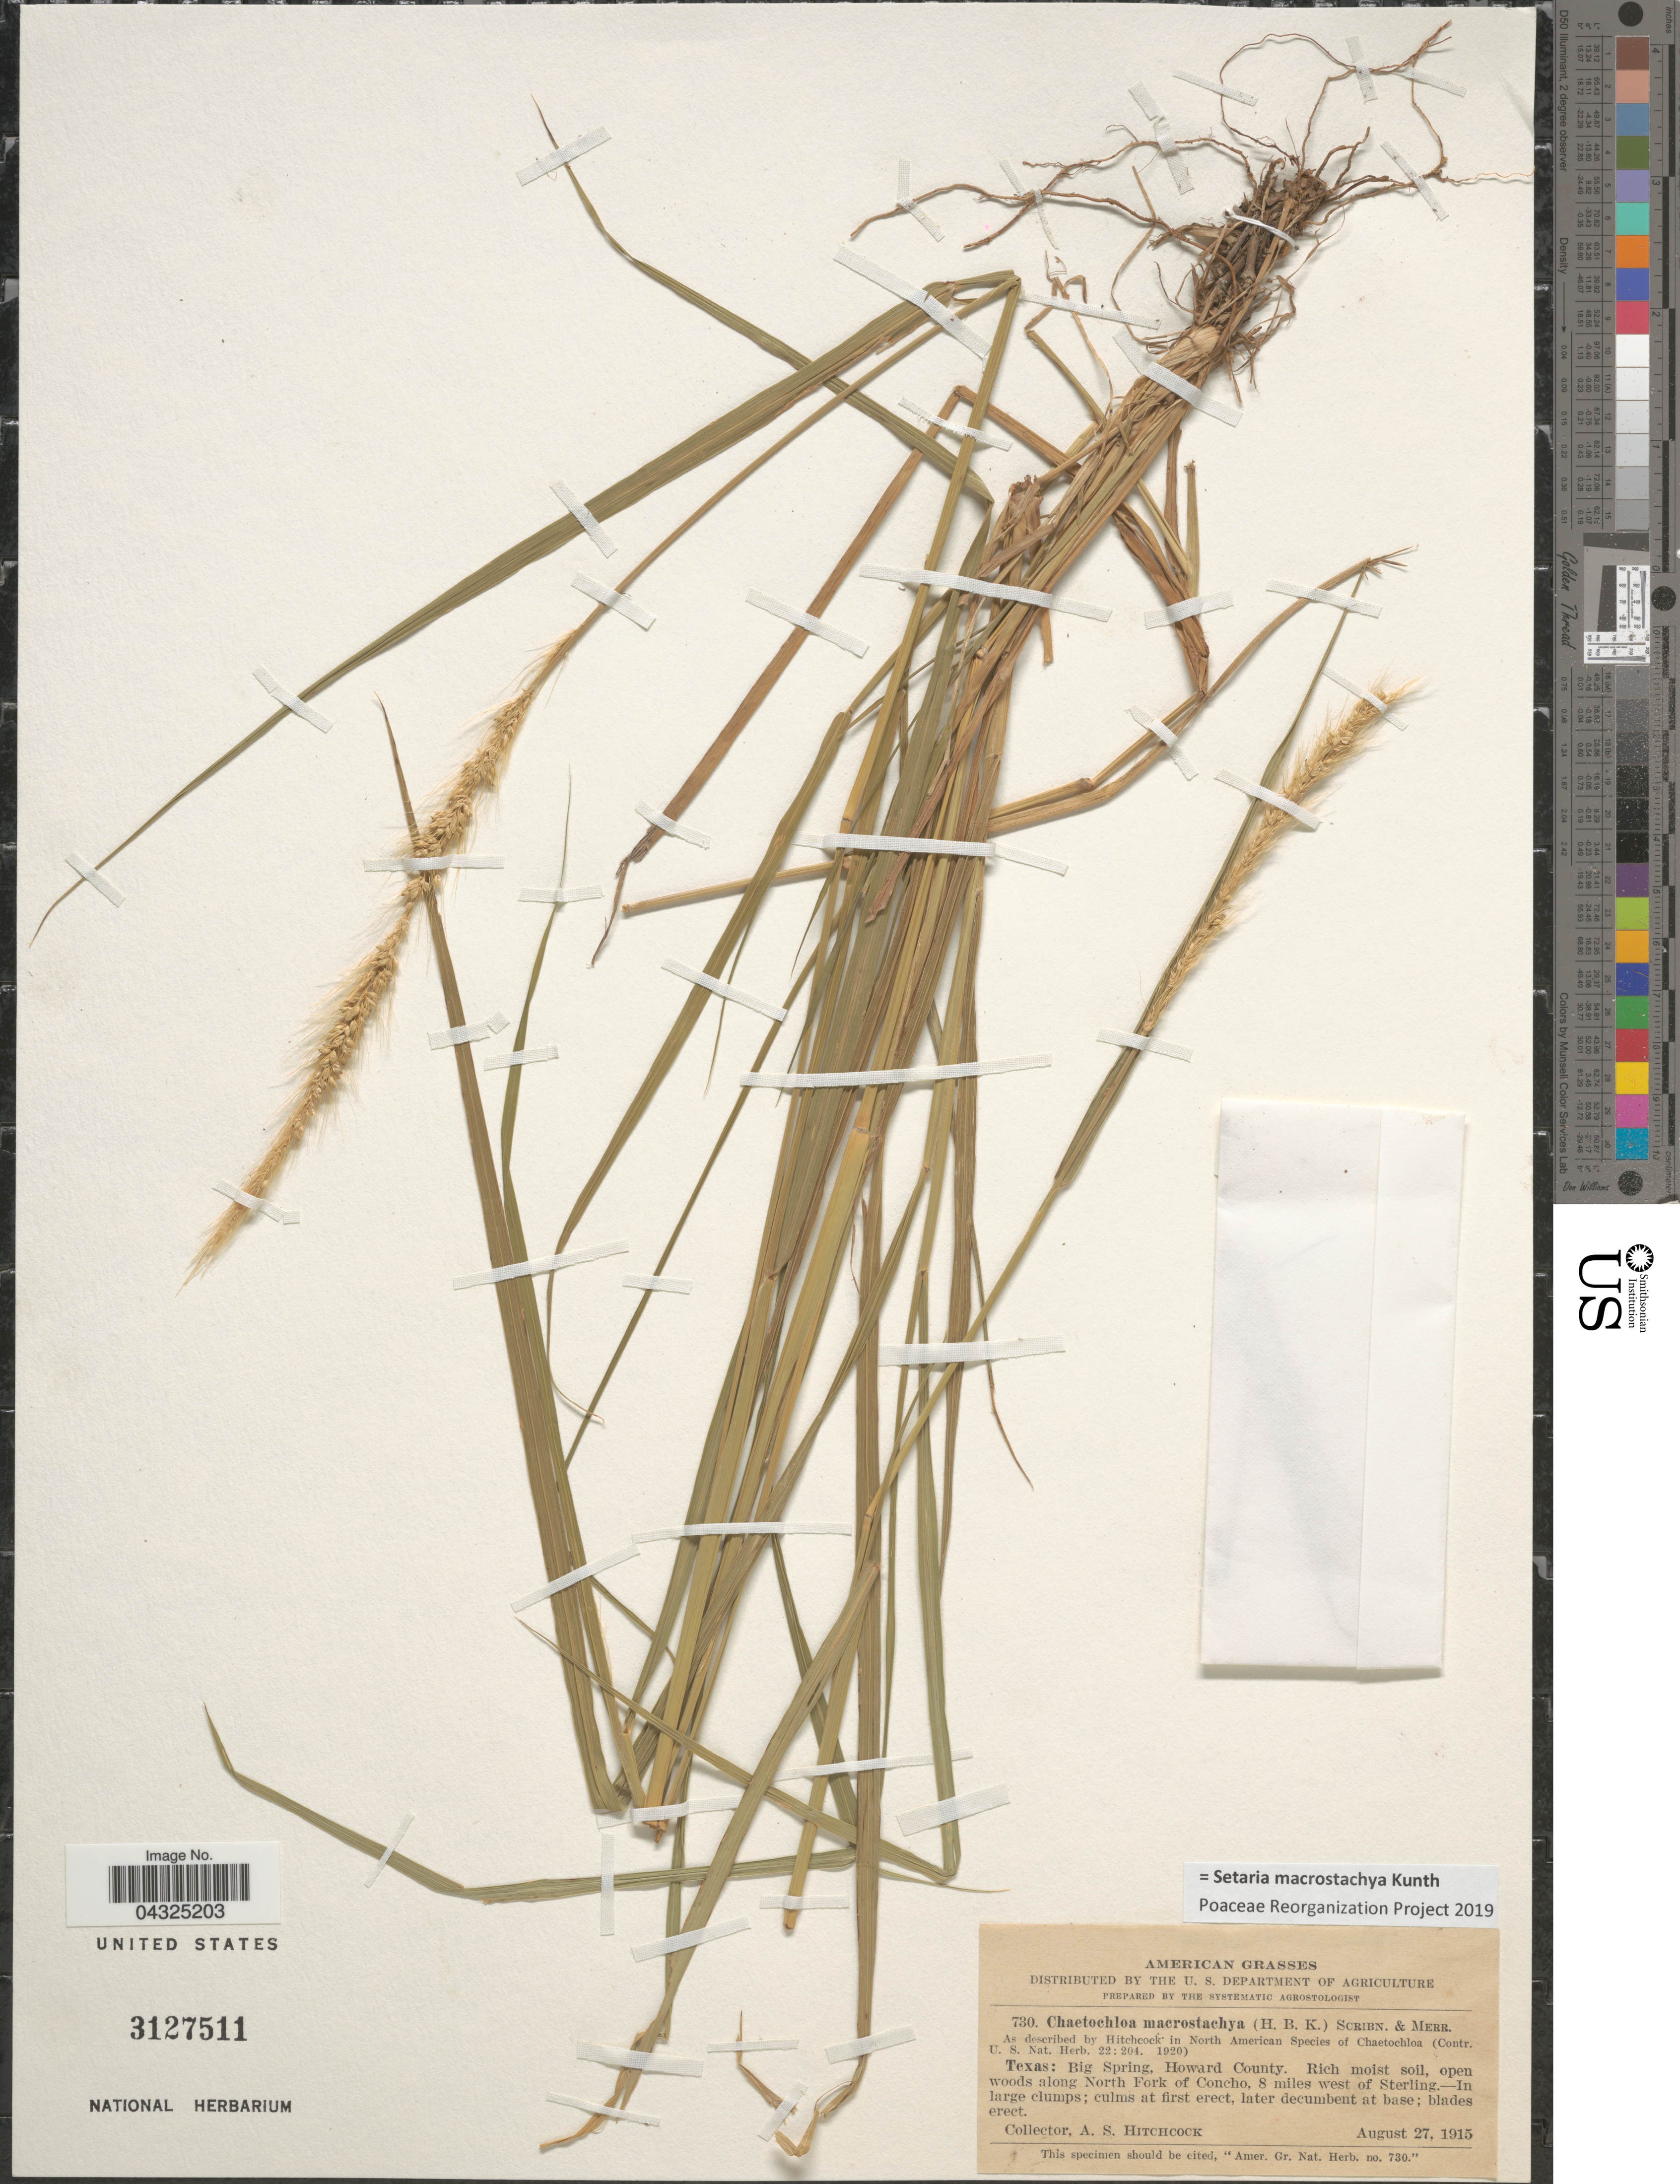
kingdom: Plantae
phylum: Tracheophyta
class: Liliopsida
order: Poales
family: Poaceae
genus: Setaria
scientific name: Setaria macrostachya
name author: Kunth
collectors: A. S. Hitchcock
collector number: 730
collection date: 1915-08-27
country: United States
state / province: Texas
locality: Big Spring, Howard County. Rich moist soil, open woods along North Fork of Concho, 8 miles west of Sterling.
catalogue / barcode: US 3127511